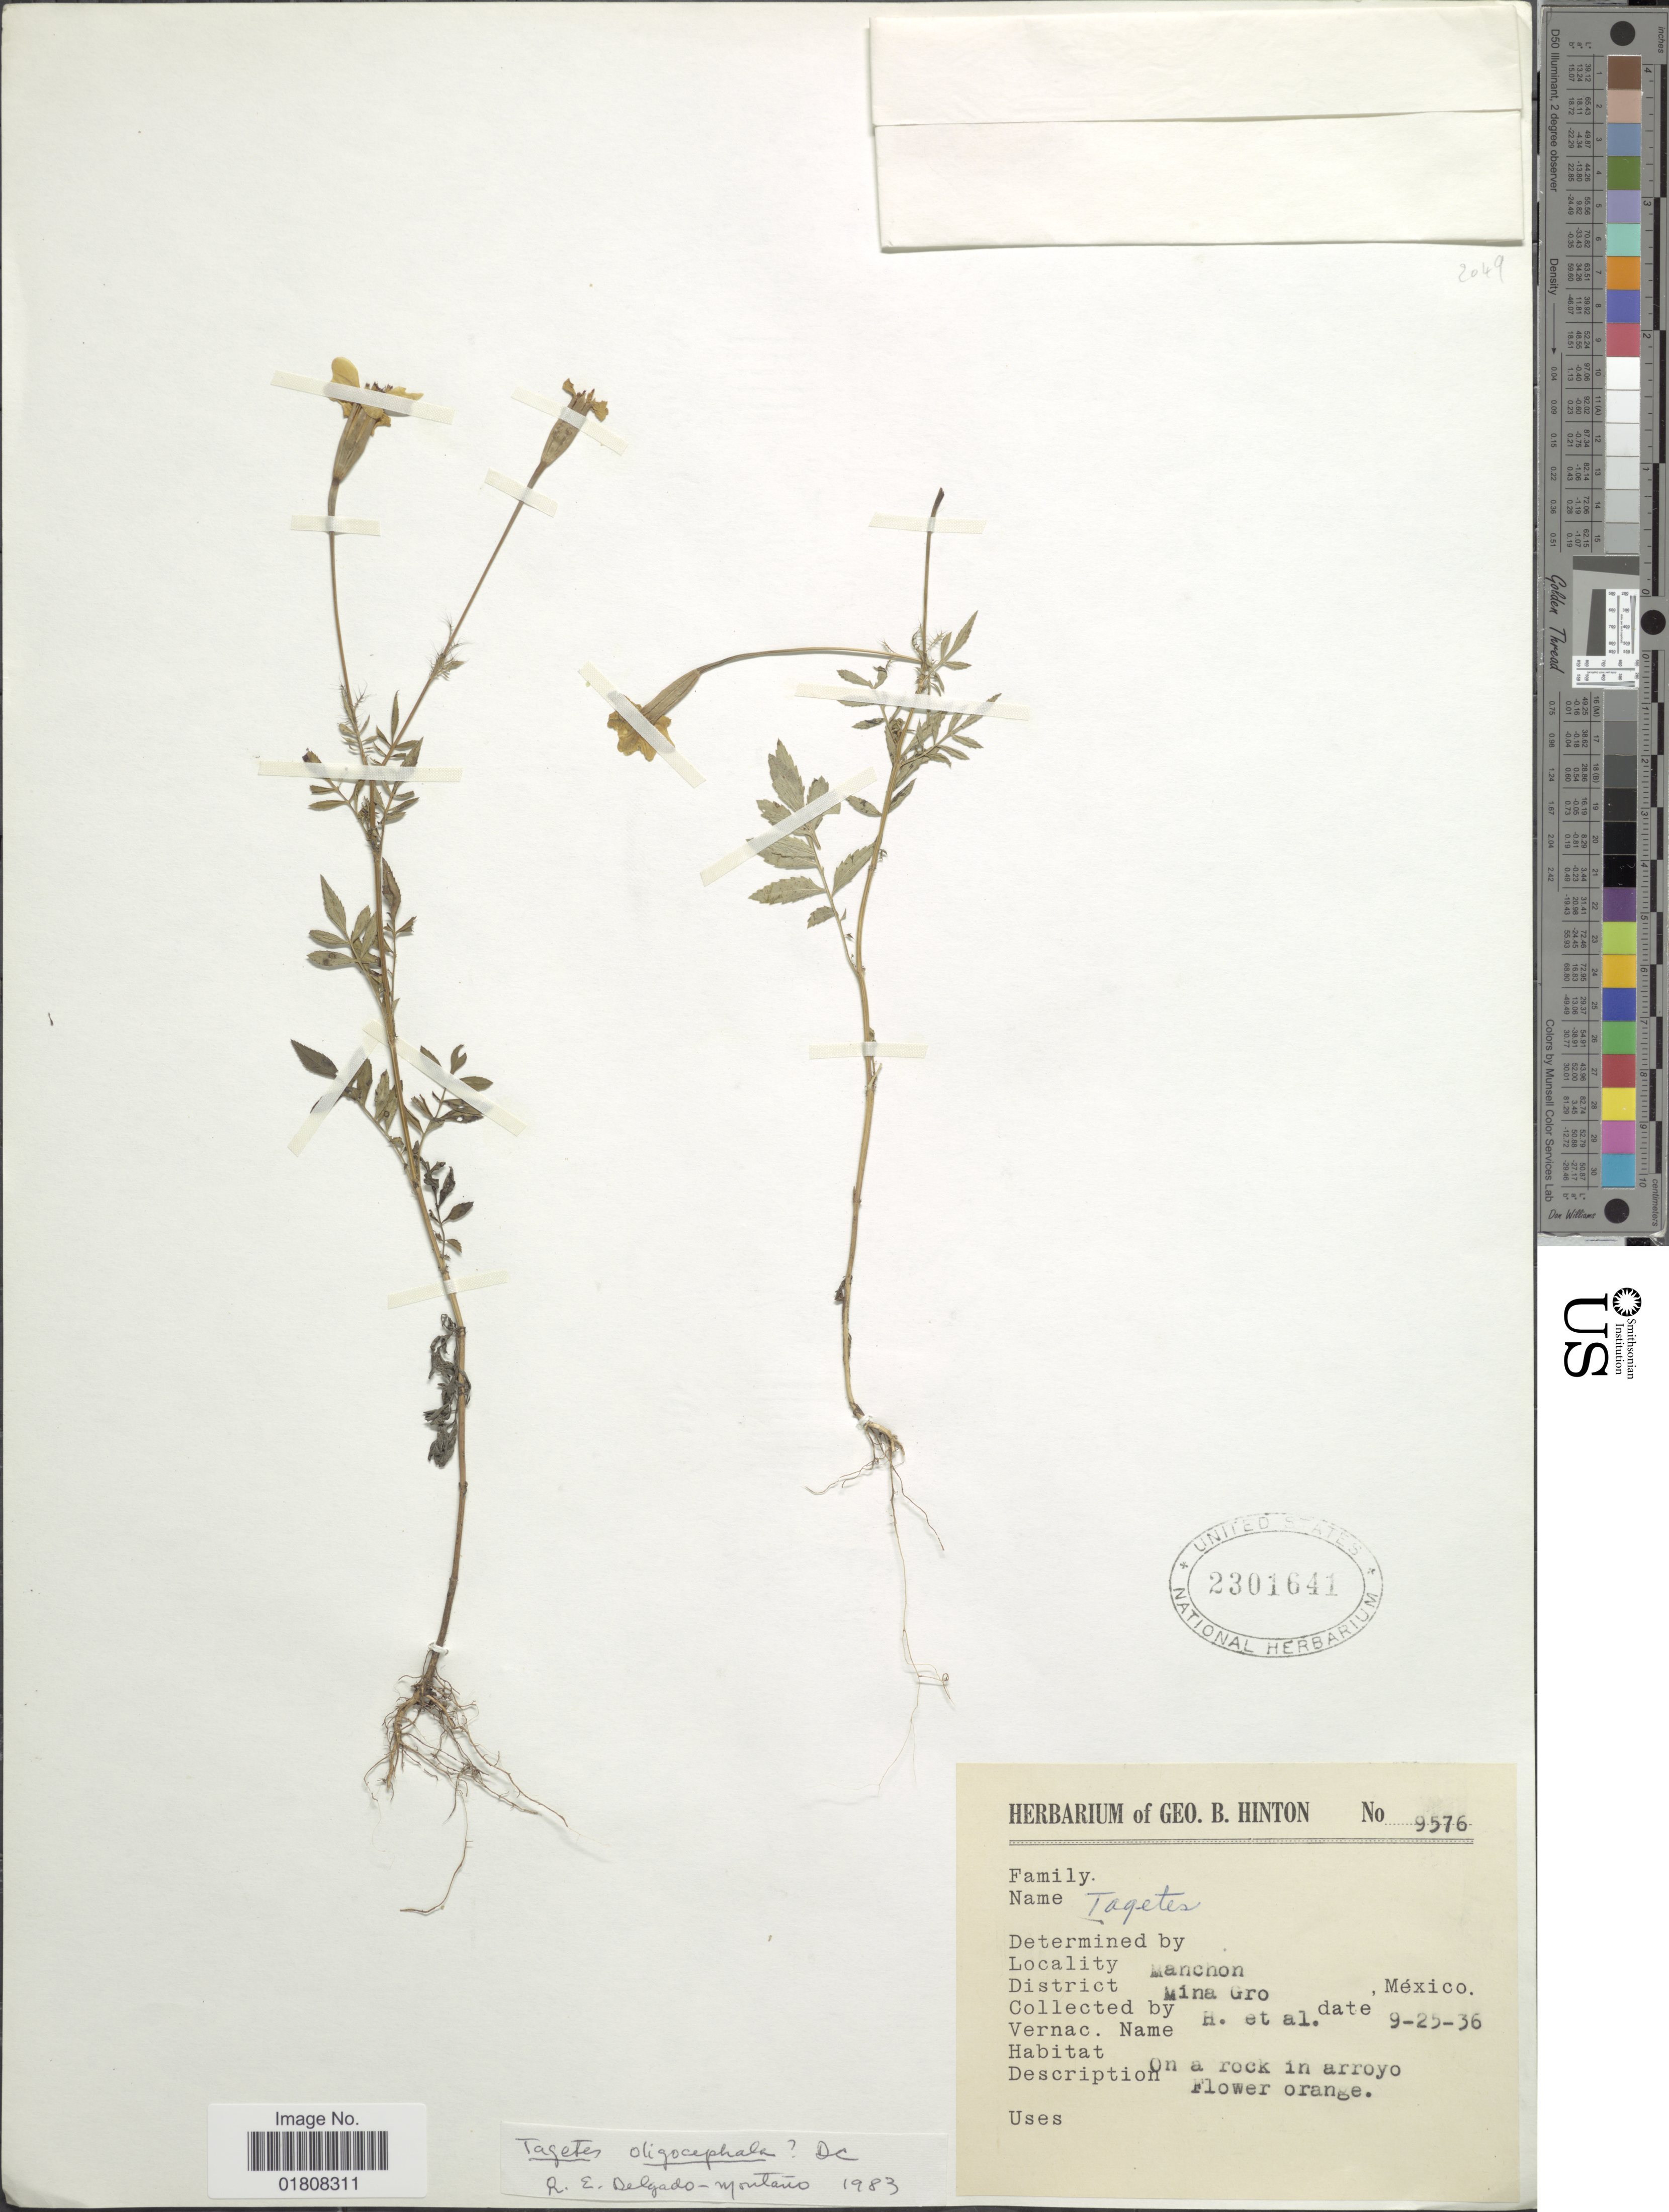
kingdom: Plantae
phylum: Tracheophyta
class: Magnoliopsida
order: Asterales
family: Asteraceae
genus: Tagetes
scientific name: Tagetes oligocephala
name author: DC.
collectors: G. B. Hinton & et al.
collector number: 9576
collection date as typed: Transcribed d/m/y: 25/9/36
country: Mexico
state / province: Guerrero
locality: Manchon, District Mina, Gro.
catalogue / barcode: US 2301641